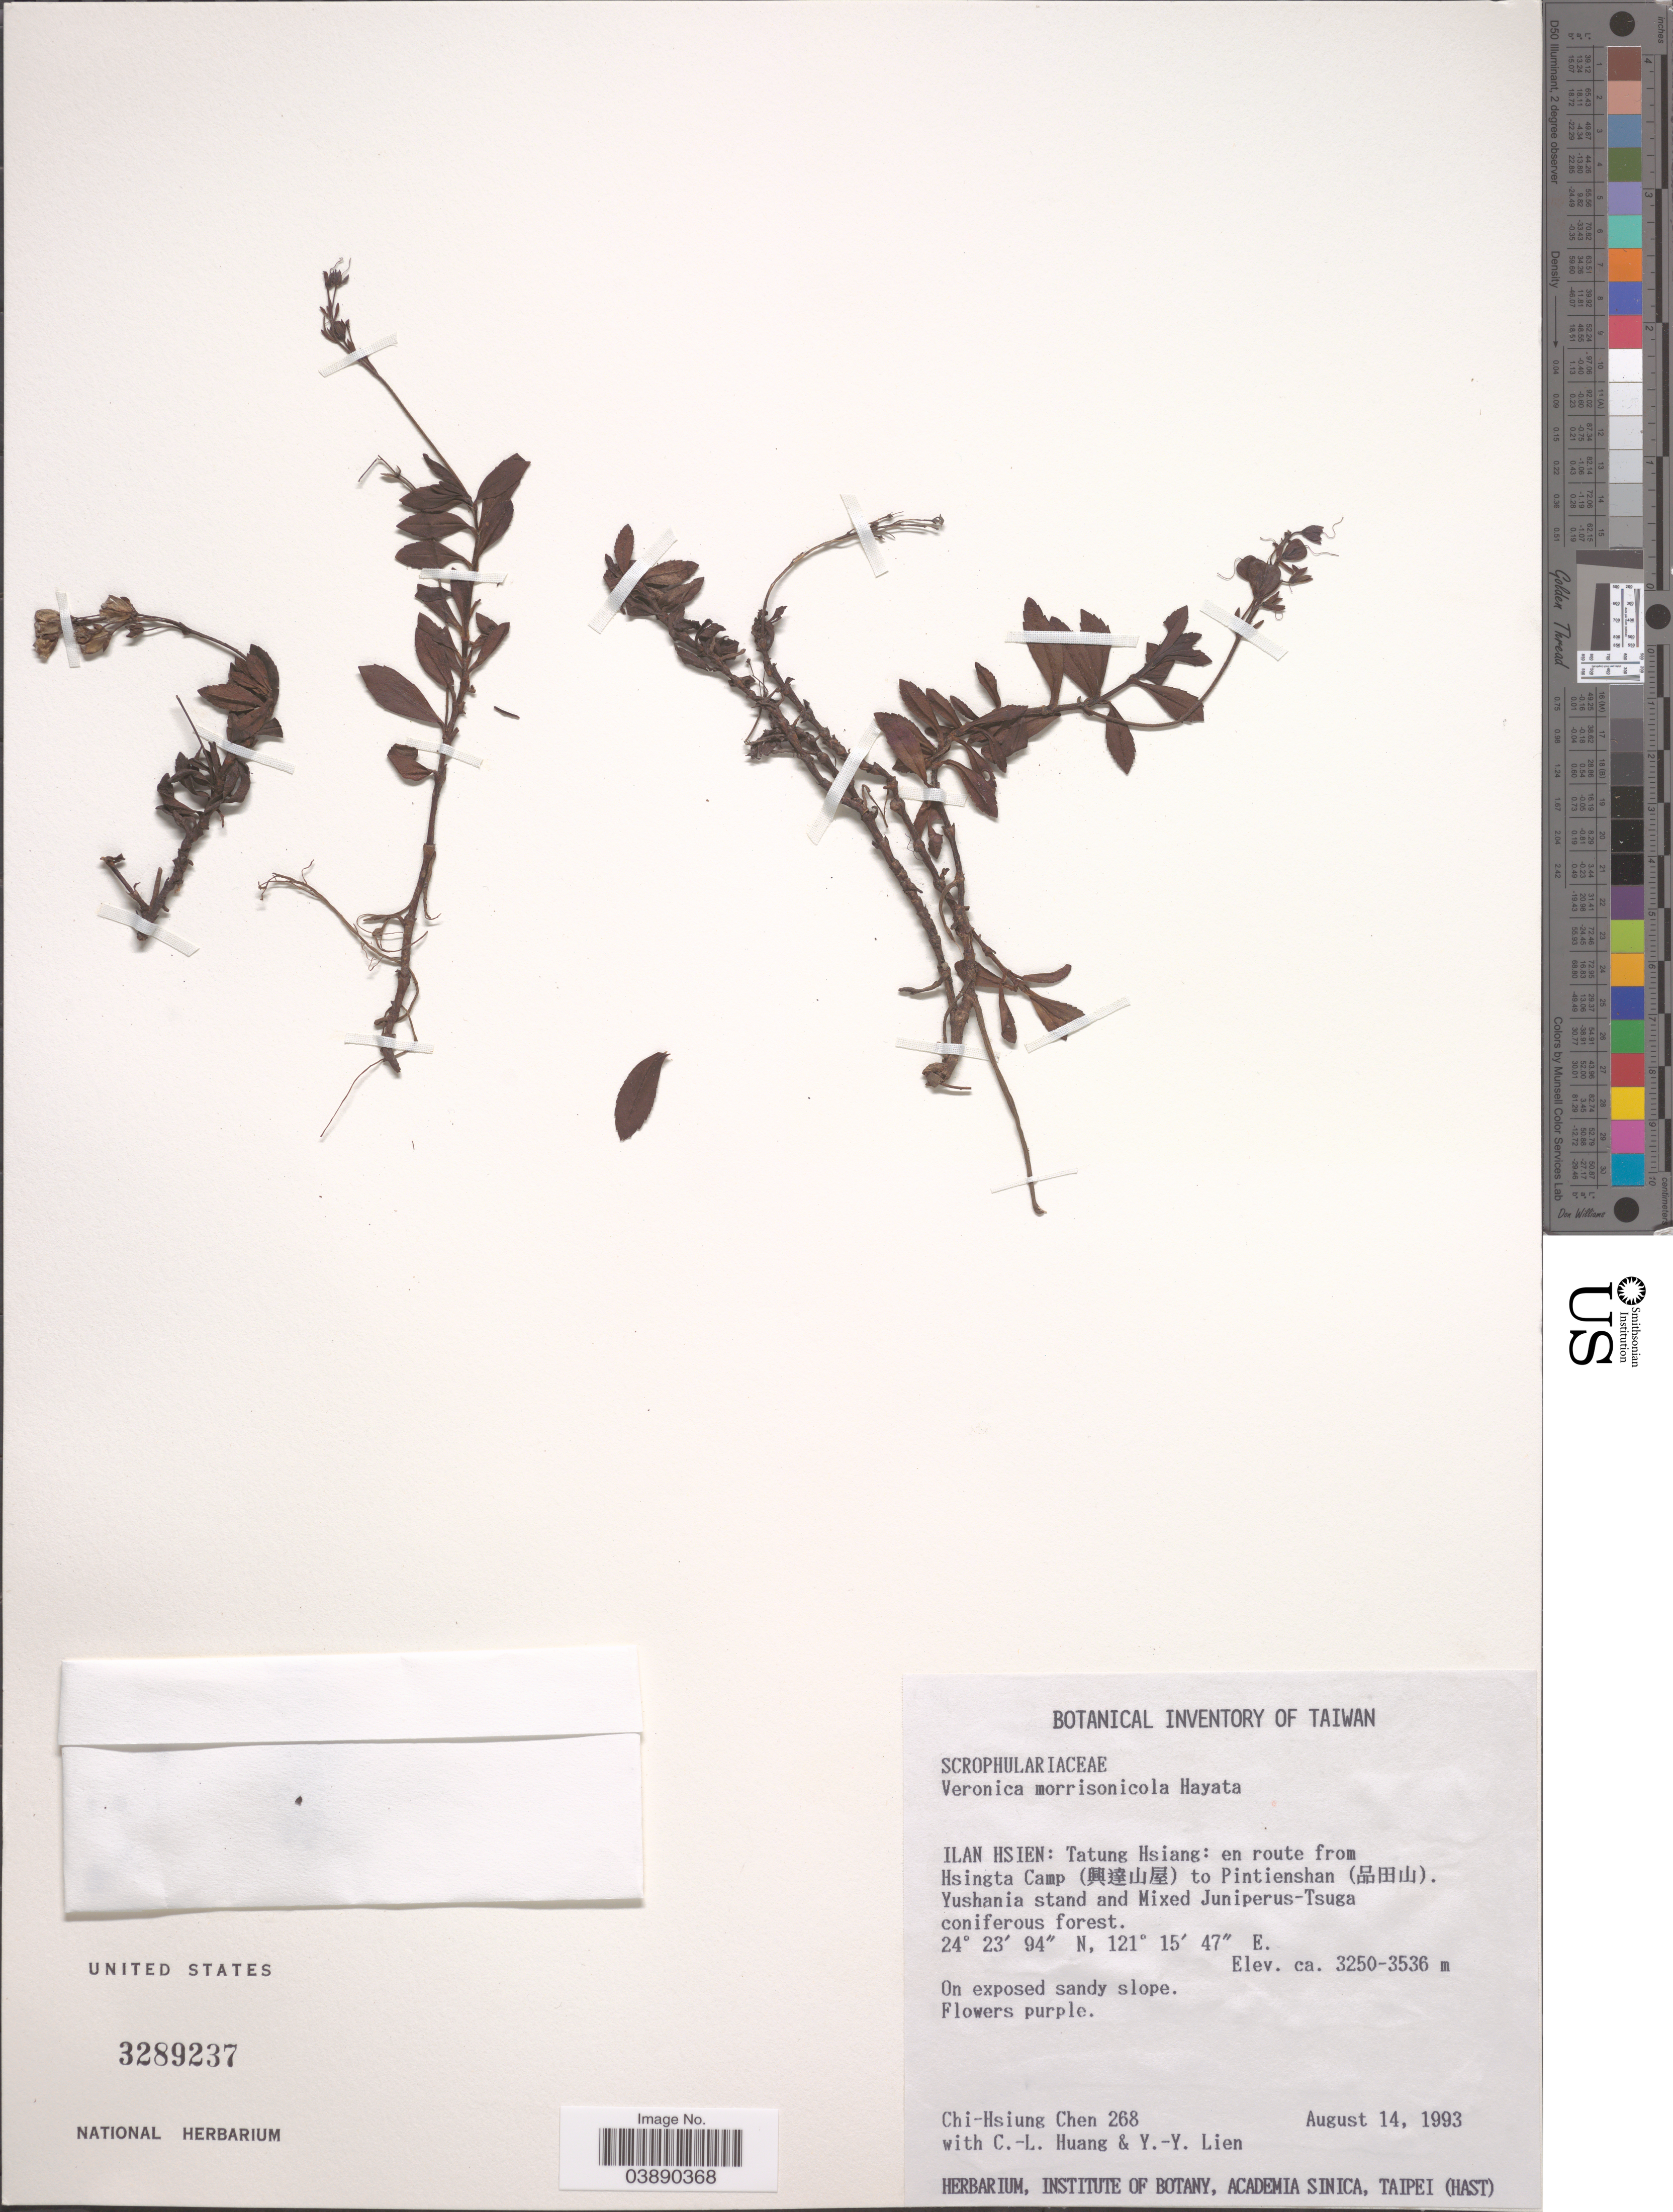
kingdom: Plantae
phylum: Tracheophyta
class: Magnoliopsida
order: Lamiales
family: Plantaginaceae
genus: Veronica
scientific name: Veronica morrisonicola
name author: Hayata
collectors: C.-H. Chen, C.-L. Huang & Y. Y. Lien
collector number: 268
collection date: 1993-08-14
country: Taiwan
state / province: Ilan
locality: Ilan Hsien: Tatung Hsiang: en route from Hsingta Camp (X) to Pintienshan (X).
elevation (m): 3250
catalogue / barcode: US 3289237